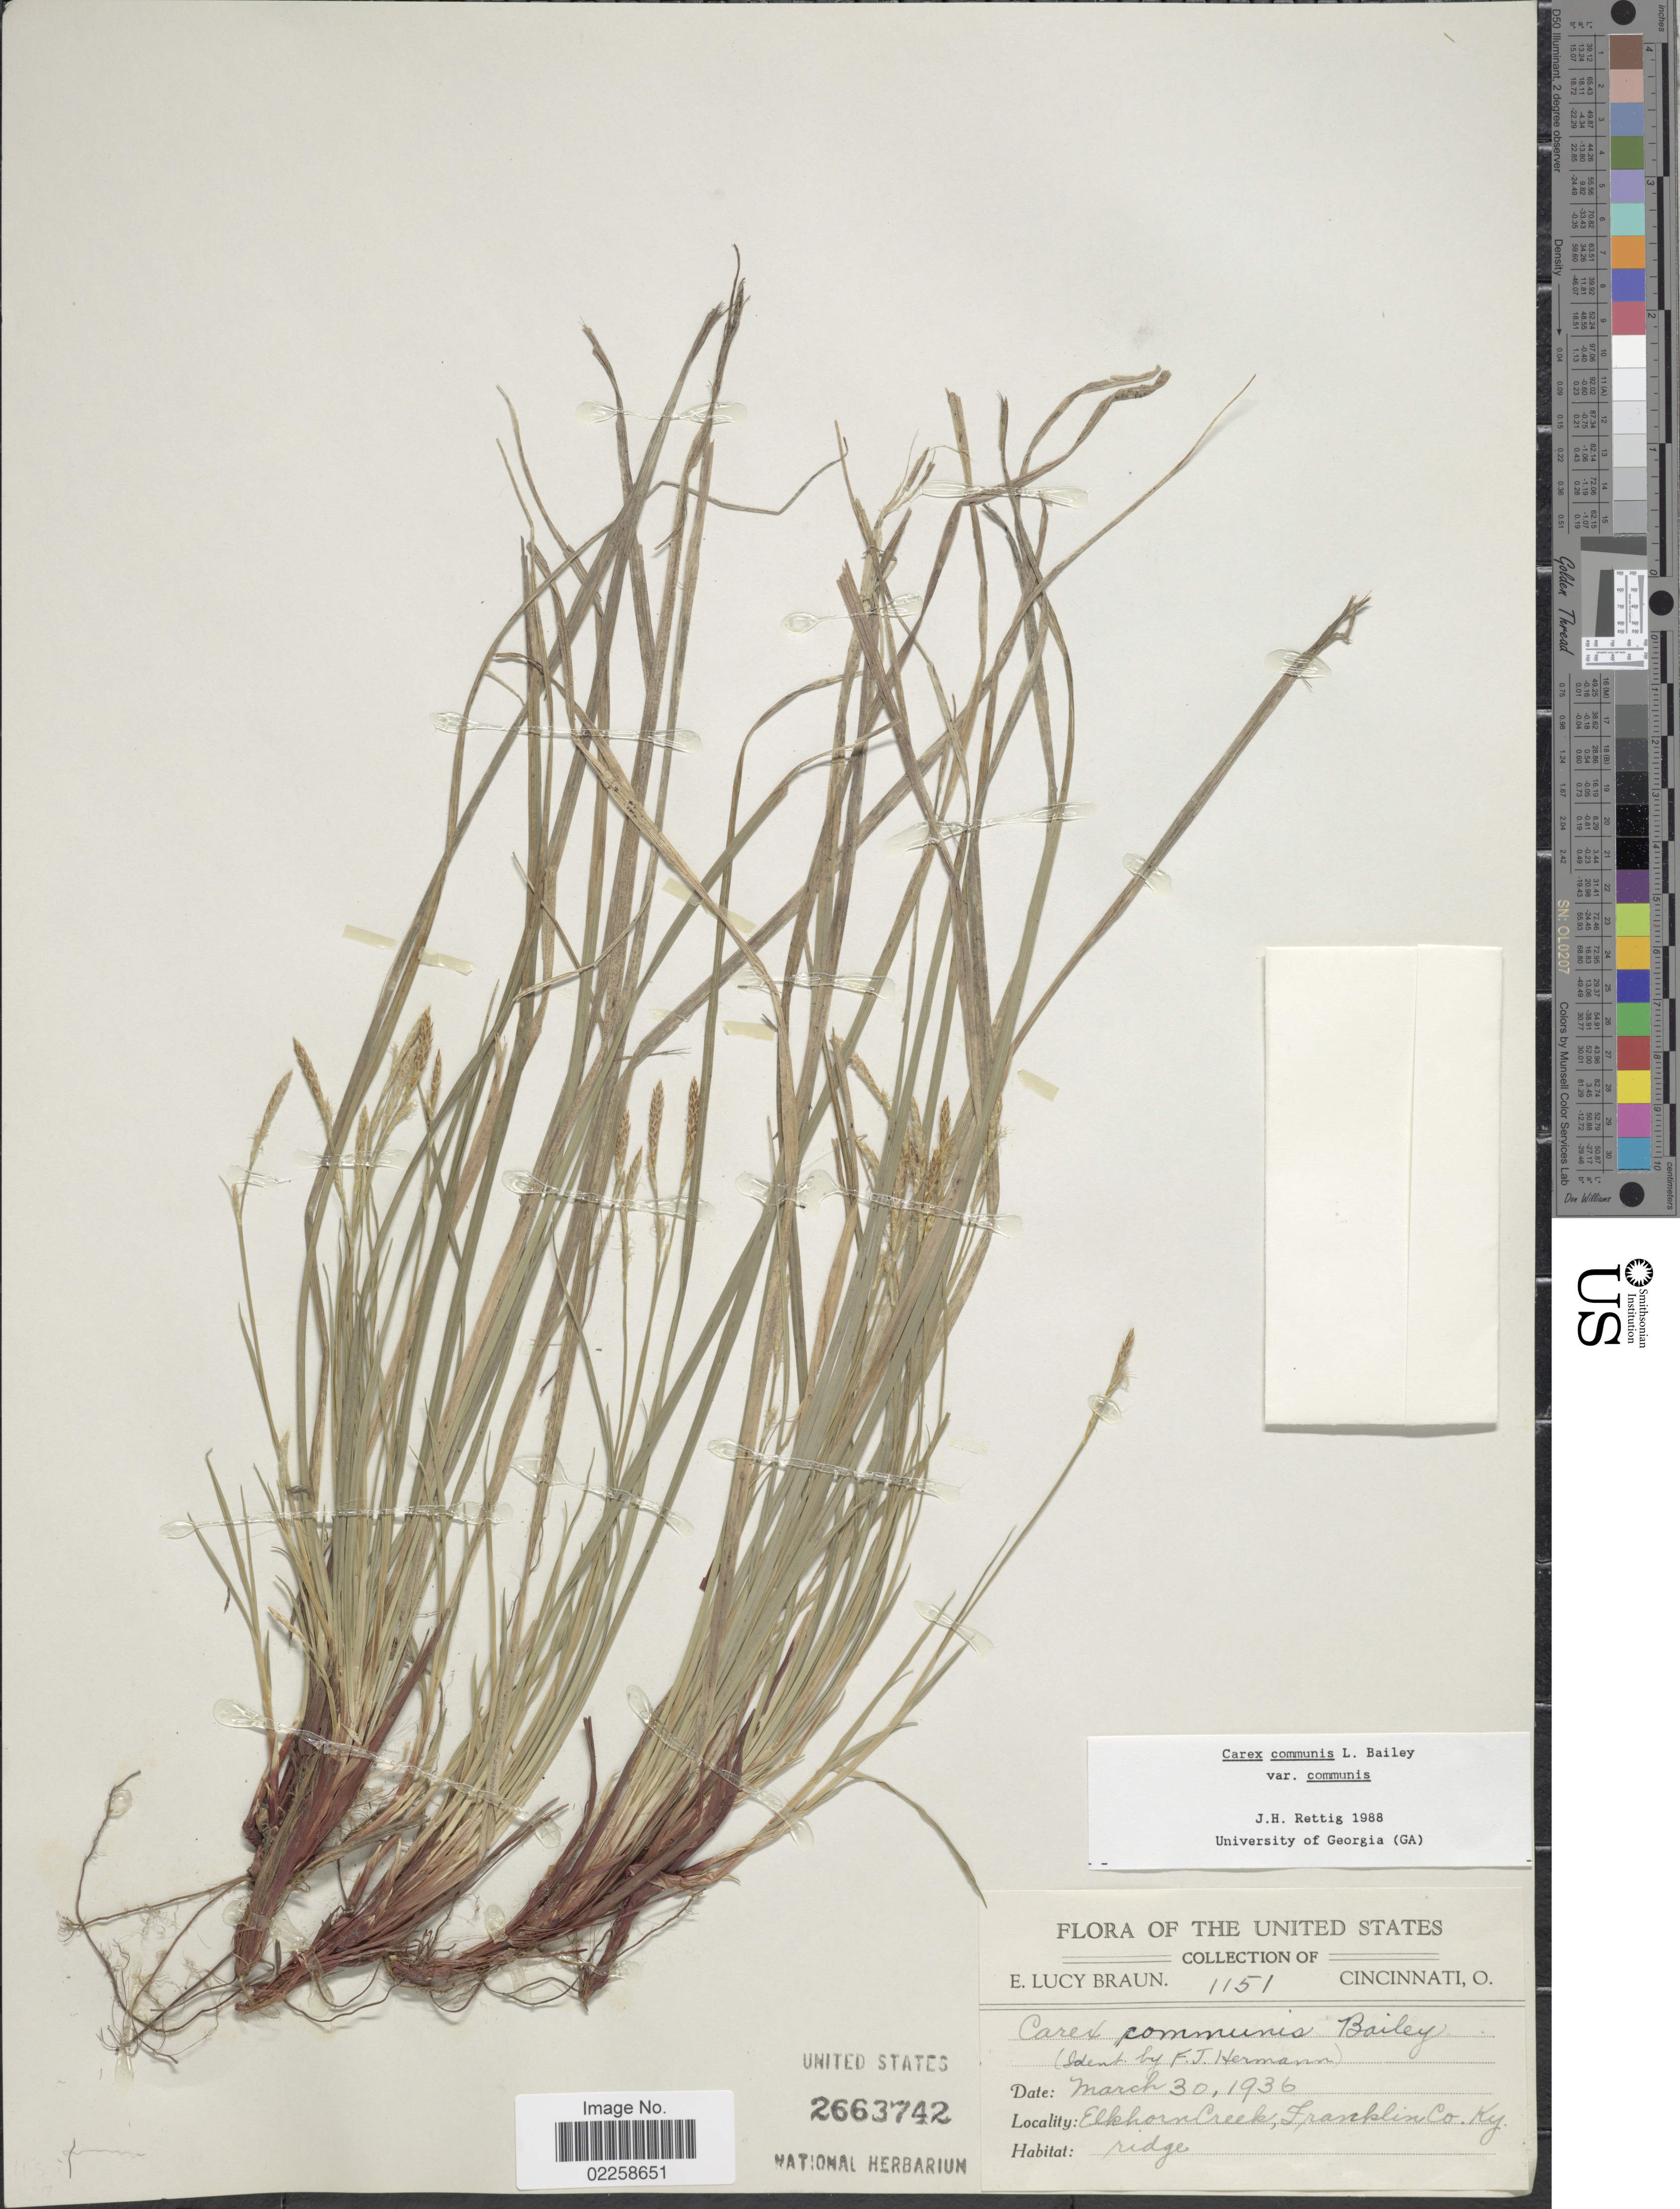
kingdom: Plantae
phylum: Tracheophyta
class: Liliopsida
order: Poales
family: Cyperaceae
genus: Carex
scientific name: Carex communis var. communis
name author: L.H. Bailey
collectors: E. L. Braun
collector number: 1151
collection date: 1936-03-30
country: United States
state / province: Kentucky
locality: Elkhorn Creek, Franklin Co., Ky.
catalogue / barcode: US 2663742